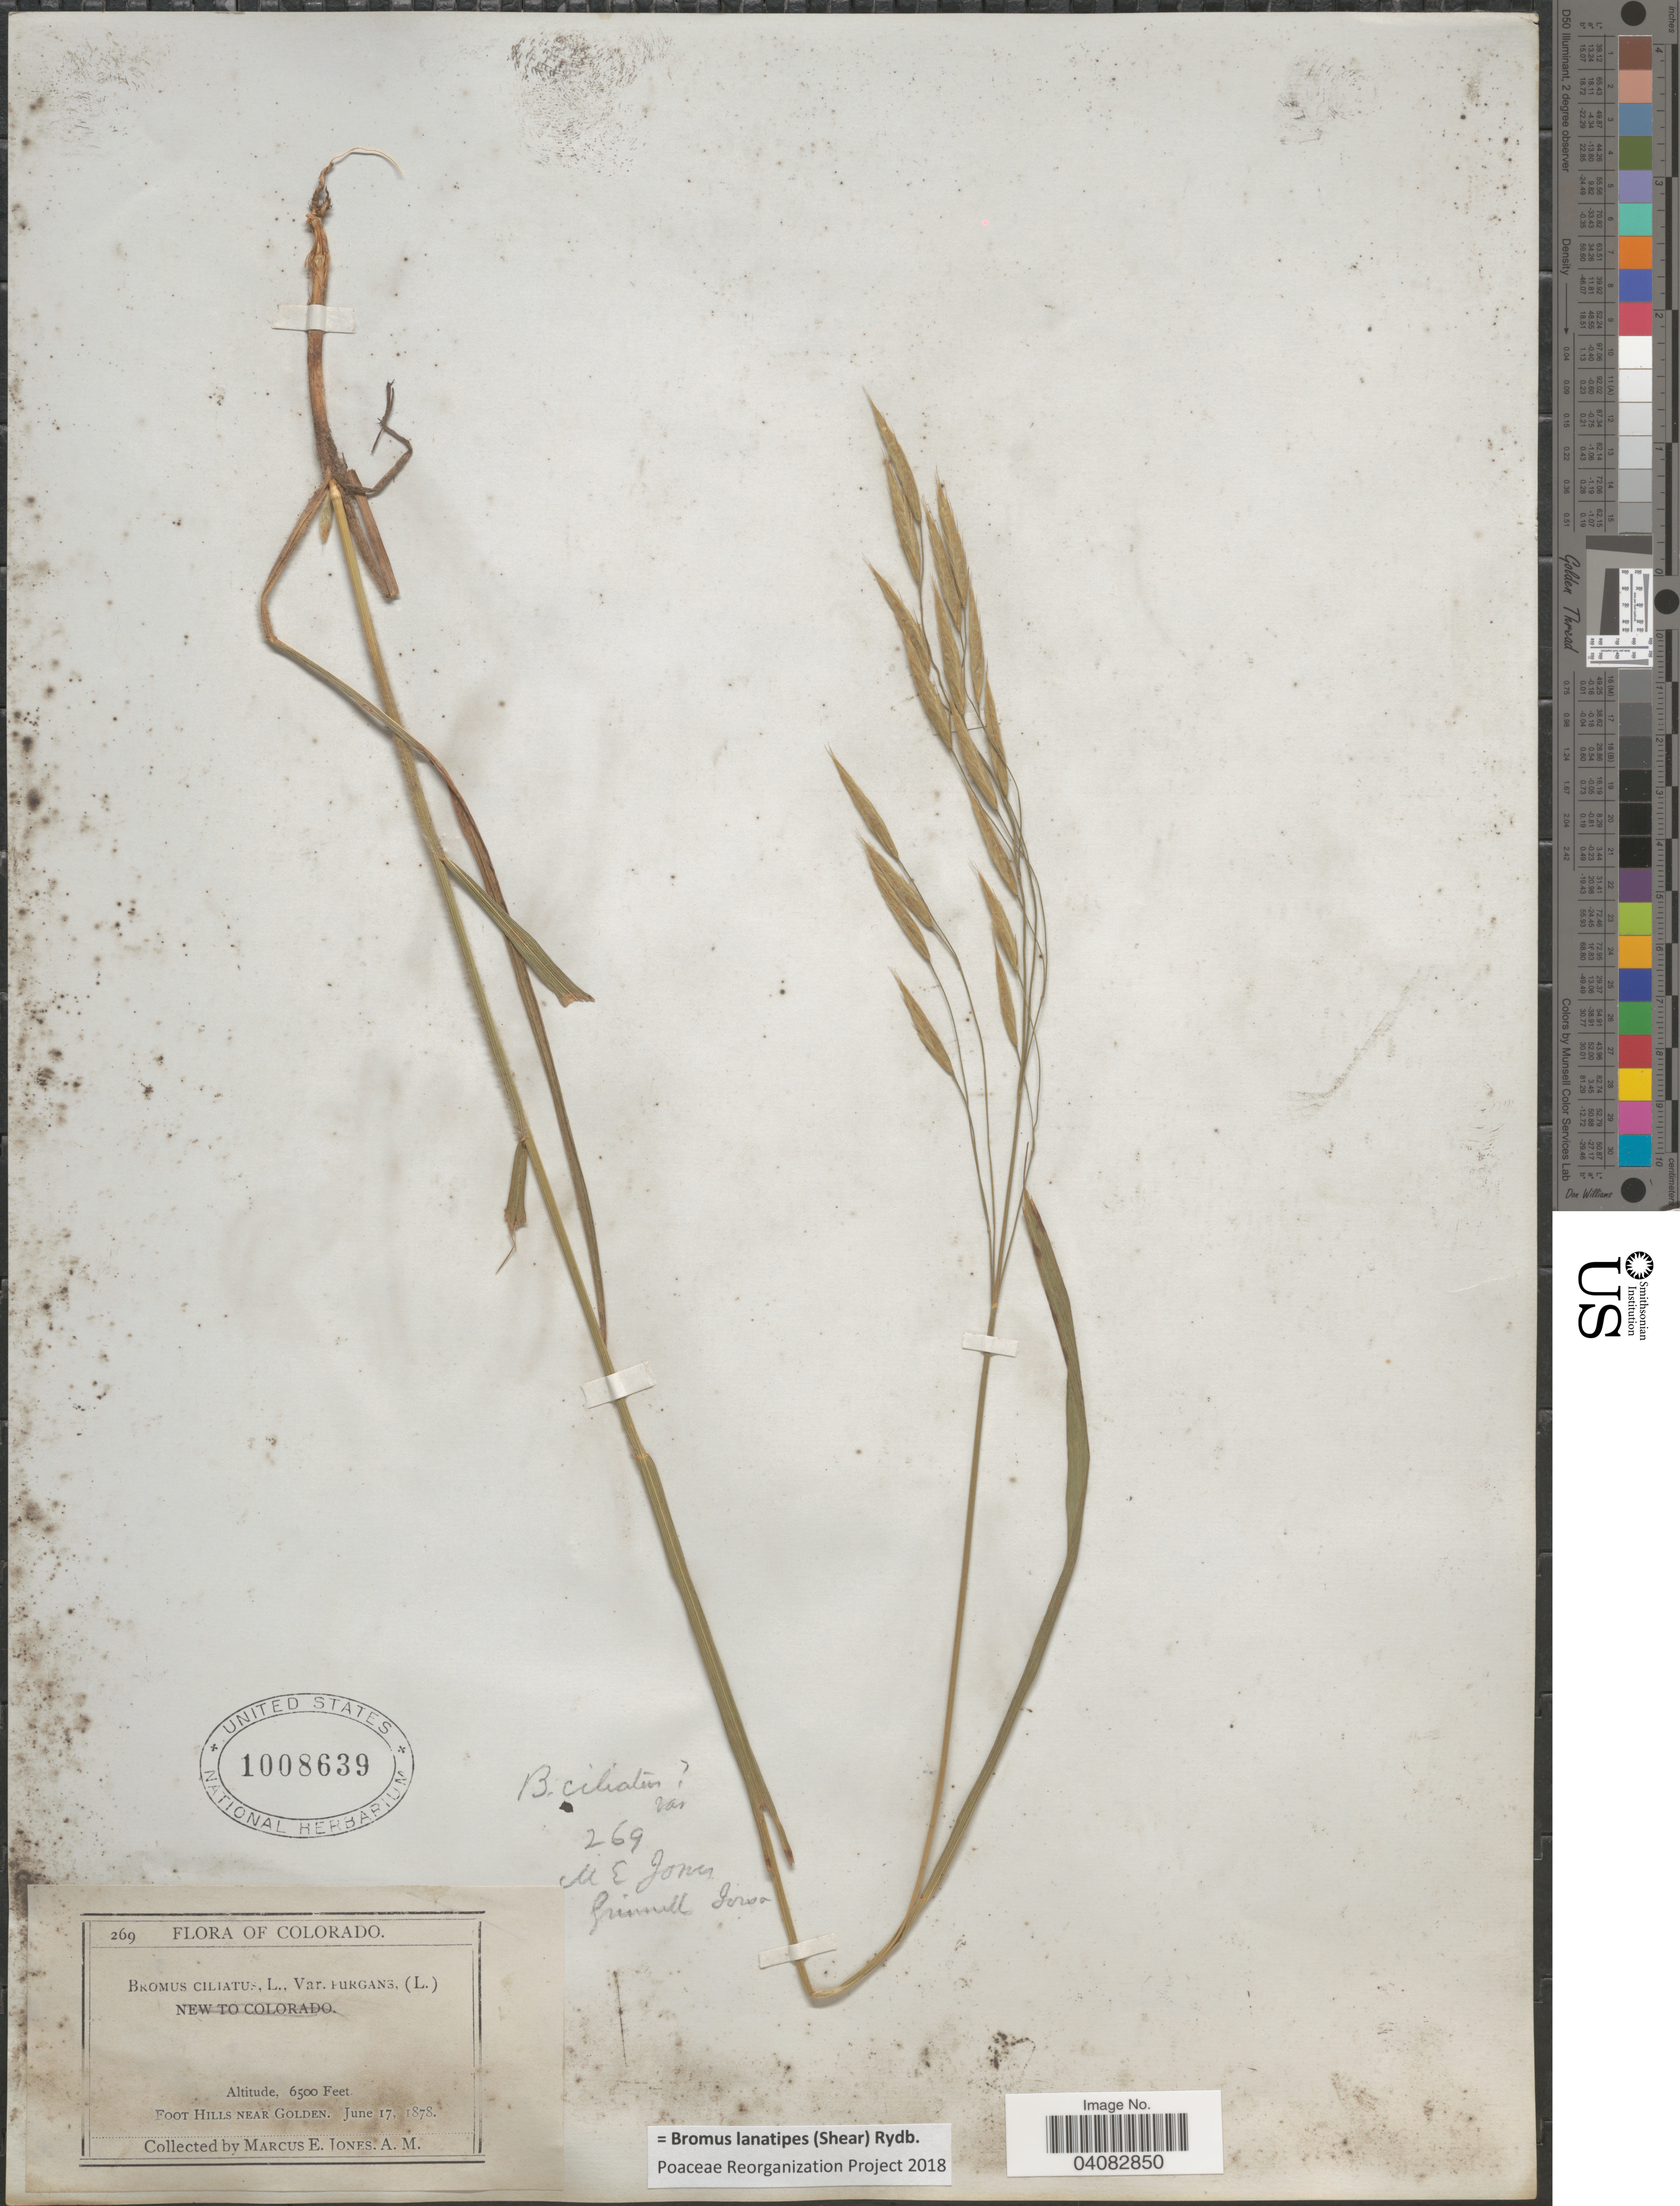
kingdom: Plantae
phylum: Tracheophyta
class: Liliopsida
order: Poales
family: Poaceae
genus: Bromus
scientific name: Bromus lanatipes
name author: (Shear) Rydb.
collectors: M. E. Jones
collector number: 269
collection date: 1878-06-17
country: United States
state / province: Colorado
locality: Foot Hills near Golden.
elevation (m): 1981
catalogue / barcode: US 1008639